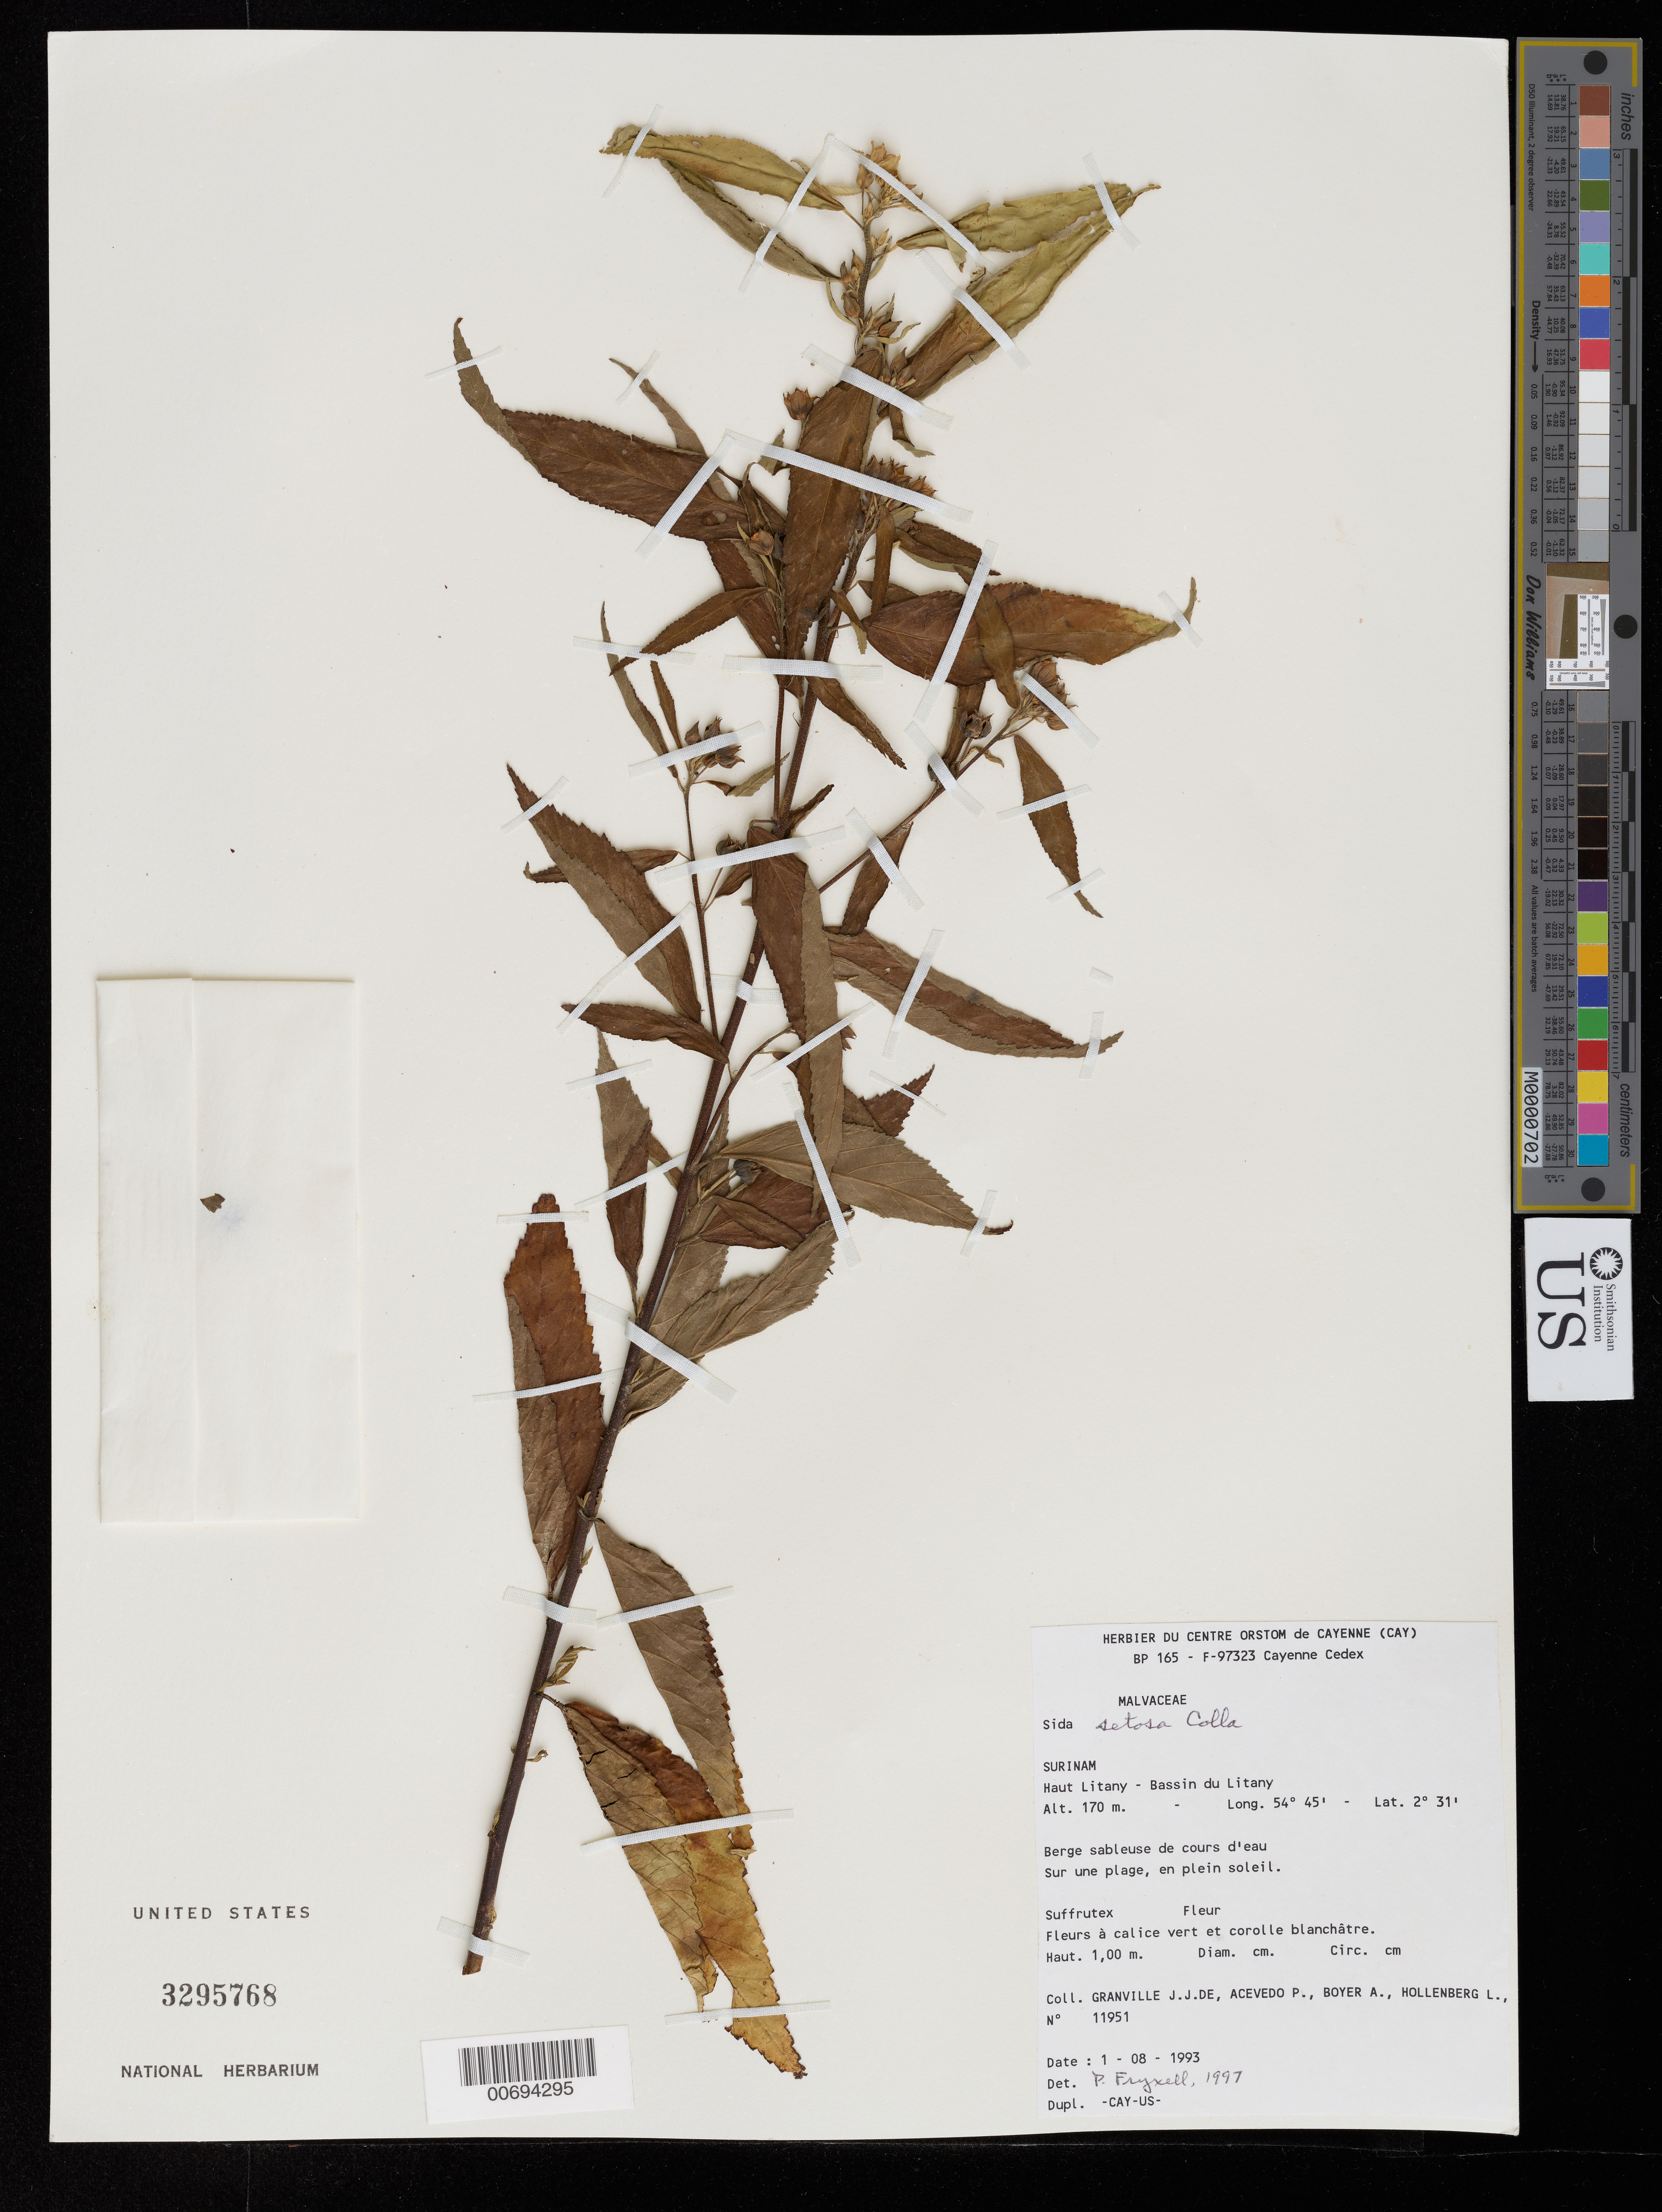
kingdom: Plantae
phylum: Tracheophyta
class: Magnoliopsida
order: Malvales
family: Malvaceae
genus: Sida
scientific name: Sida setosa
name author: Mart. ex Colla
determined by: Fryxell, Paul A.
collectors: J.-J. de Granville, P. Acevedo-Rodr., A. Boyer & L. Hollenberg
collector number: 11951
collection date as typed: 1-Aug-93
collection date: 1993-08-01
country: Suriname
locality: Haut Litany, Bassin du Litany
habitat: Berge sableuses de cours d'eau. Sur une plage, en plein soleil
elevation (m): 170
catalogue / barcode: US 3295768